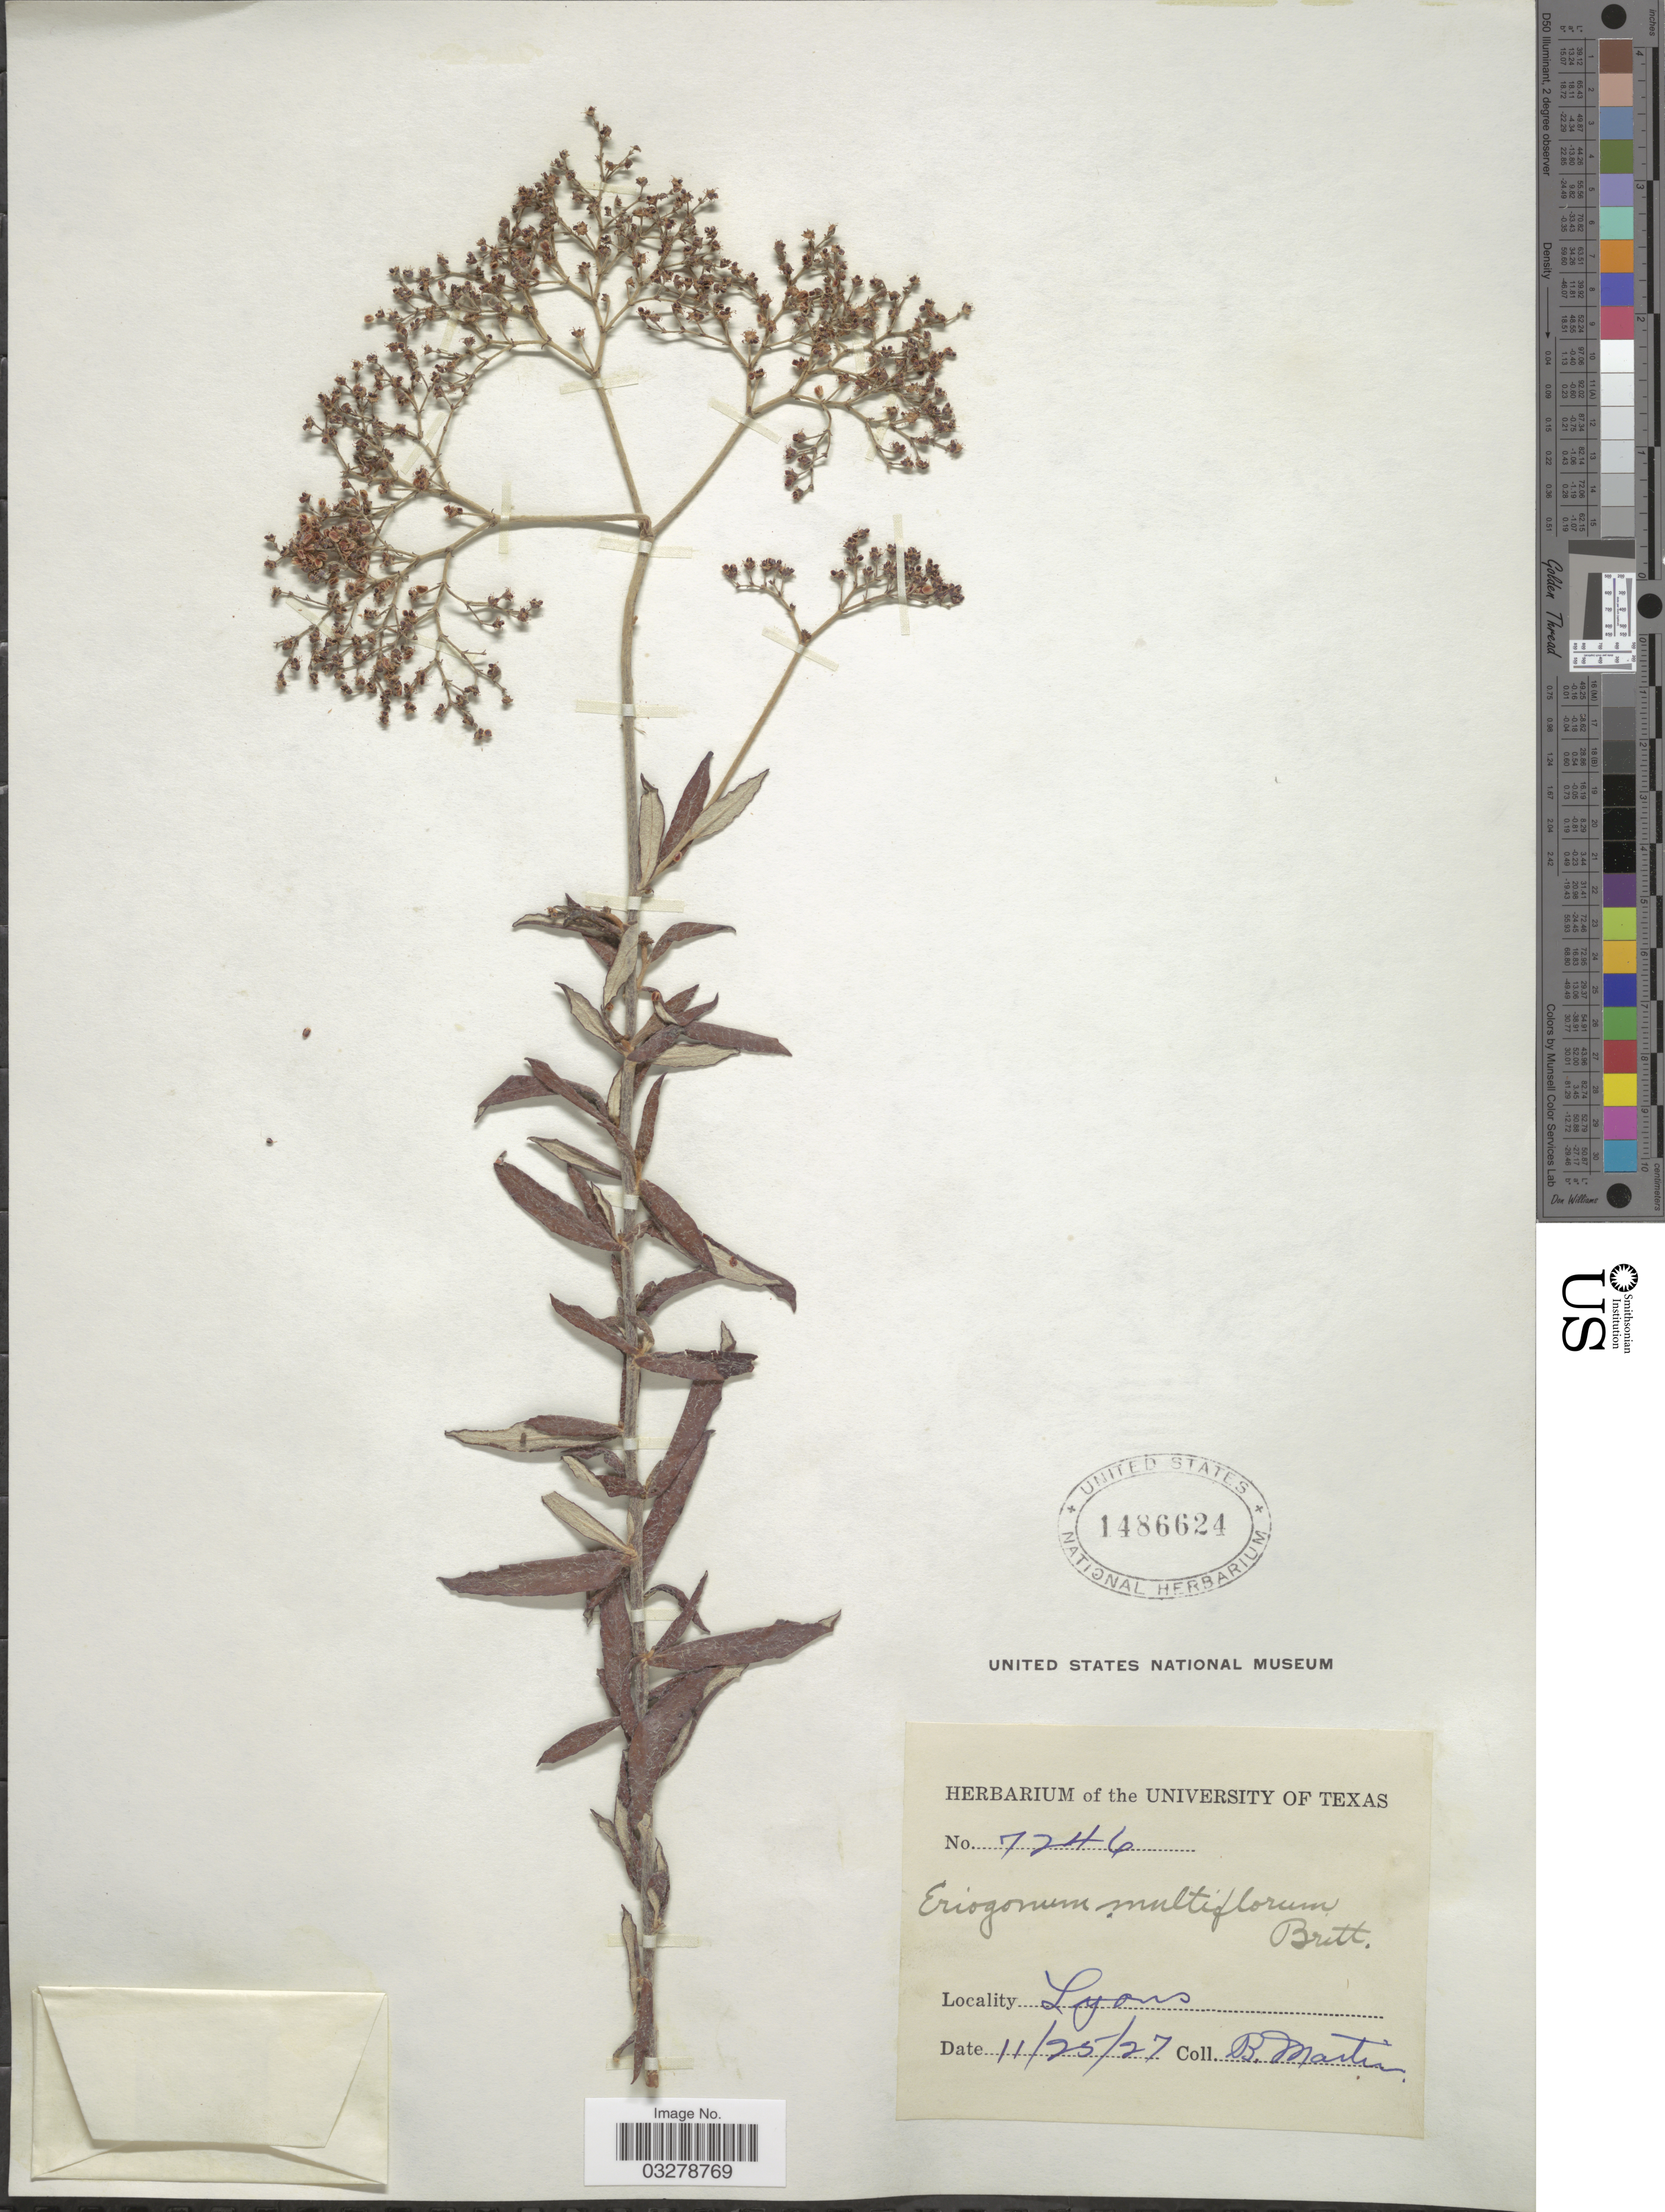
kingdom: Plantae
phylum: Tracheophyta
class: Magnoliopsida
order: Caryophyllales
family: Polygonaceae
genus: Eriogonum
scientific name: Eriogonum multiflorum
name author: Benth.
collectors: B. Martin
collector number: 7246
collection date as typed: Transcribed d/m/y: 25/11/27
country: United States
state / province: Texas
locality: Lyons.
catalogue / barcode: US 1486624